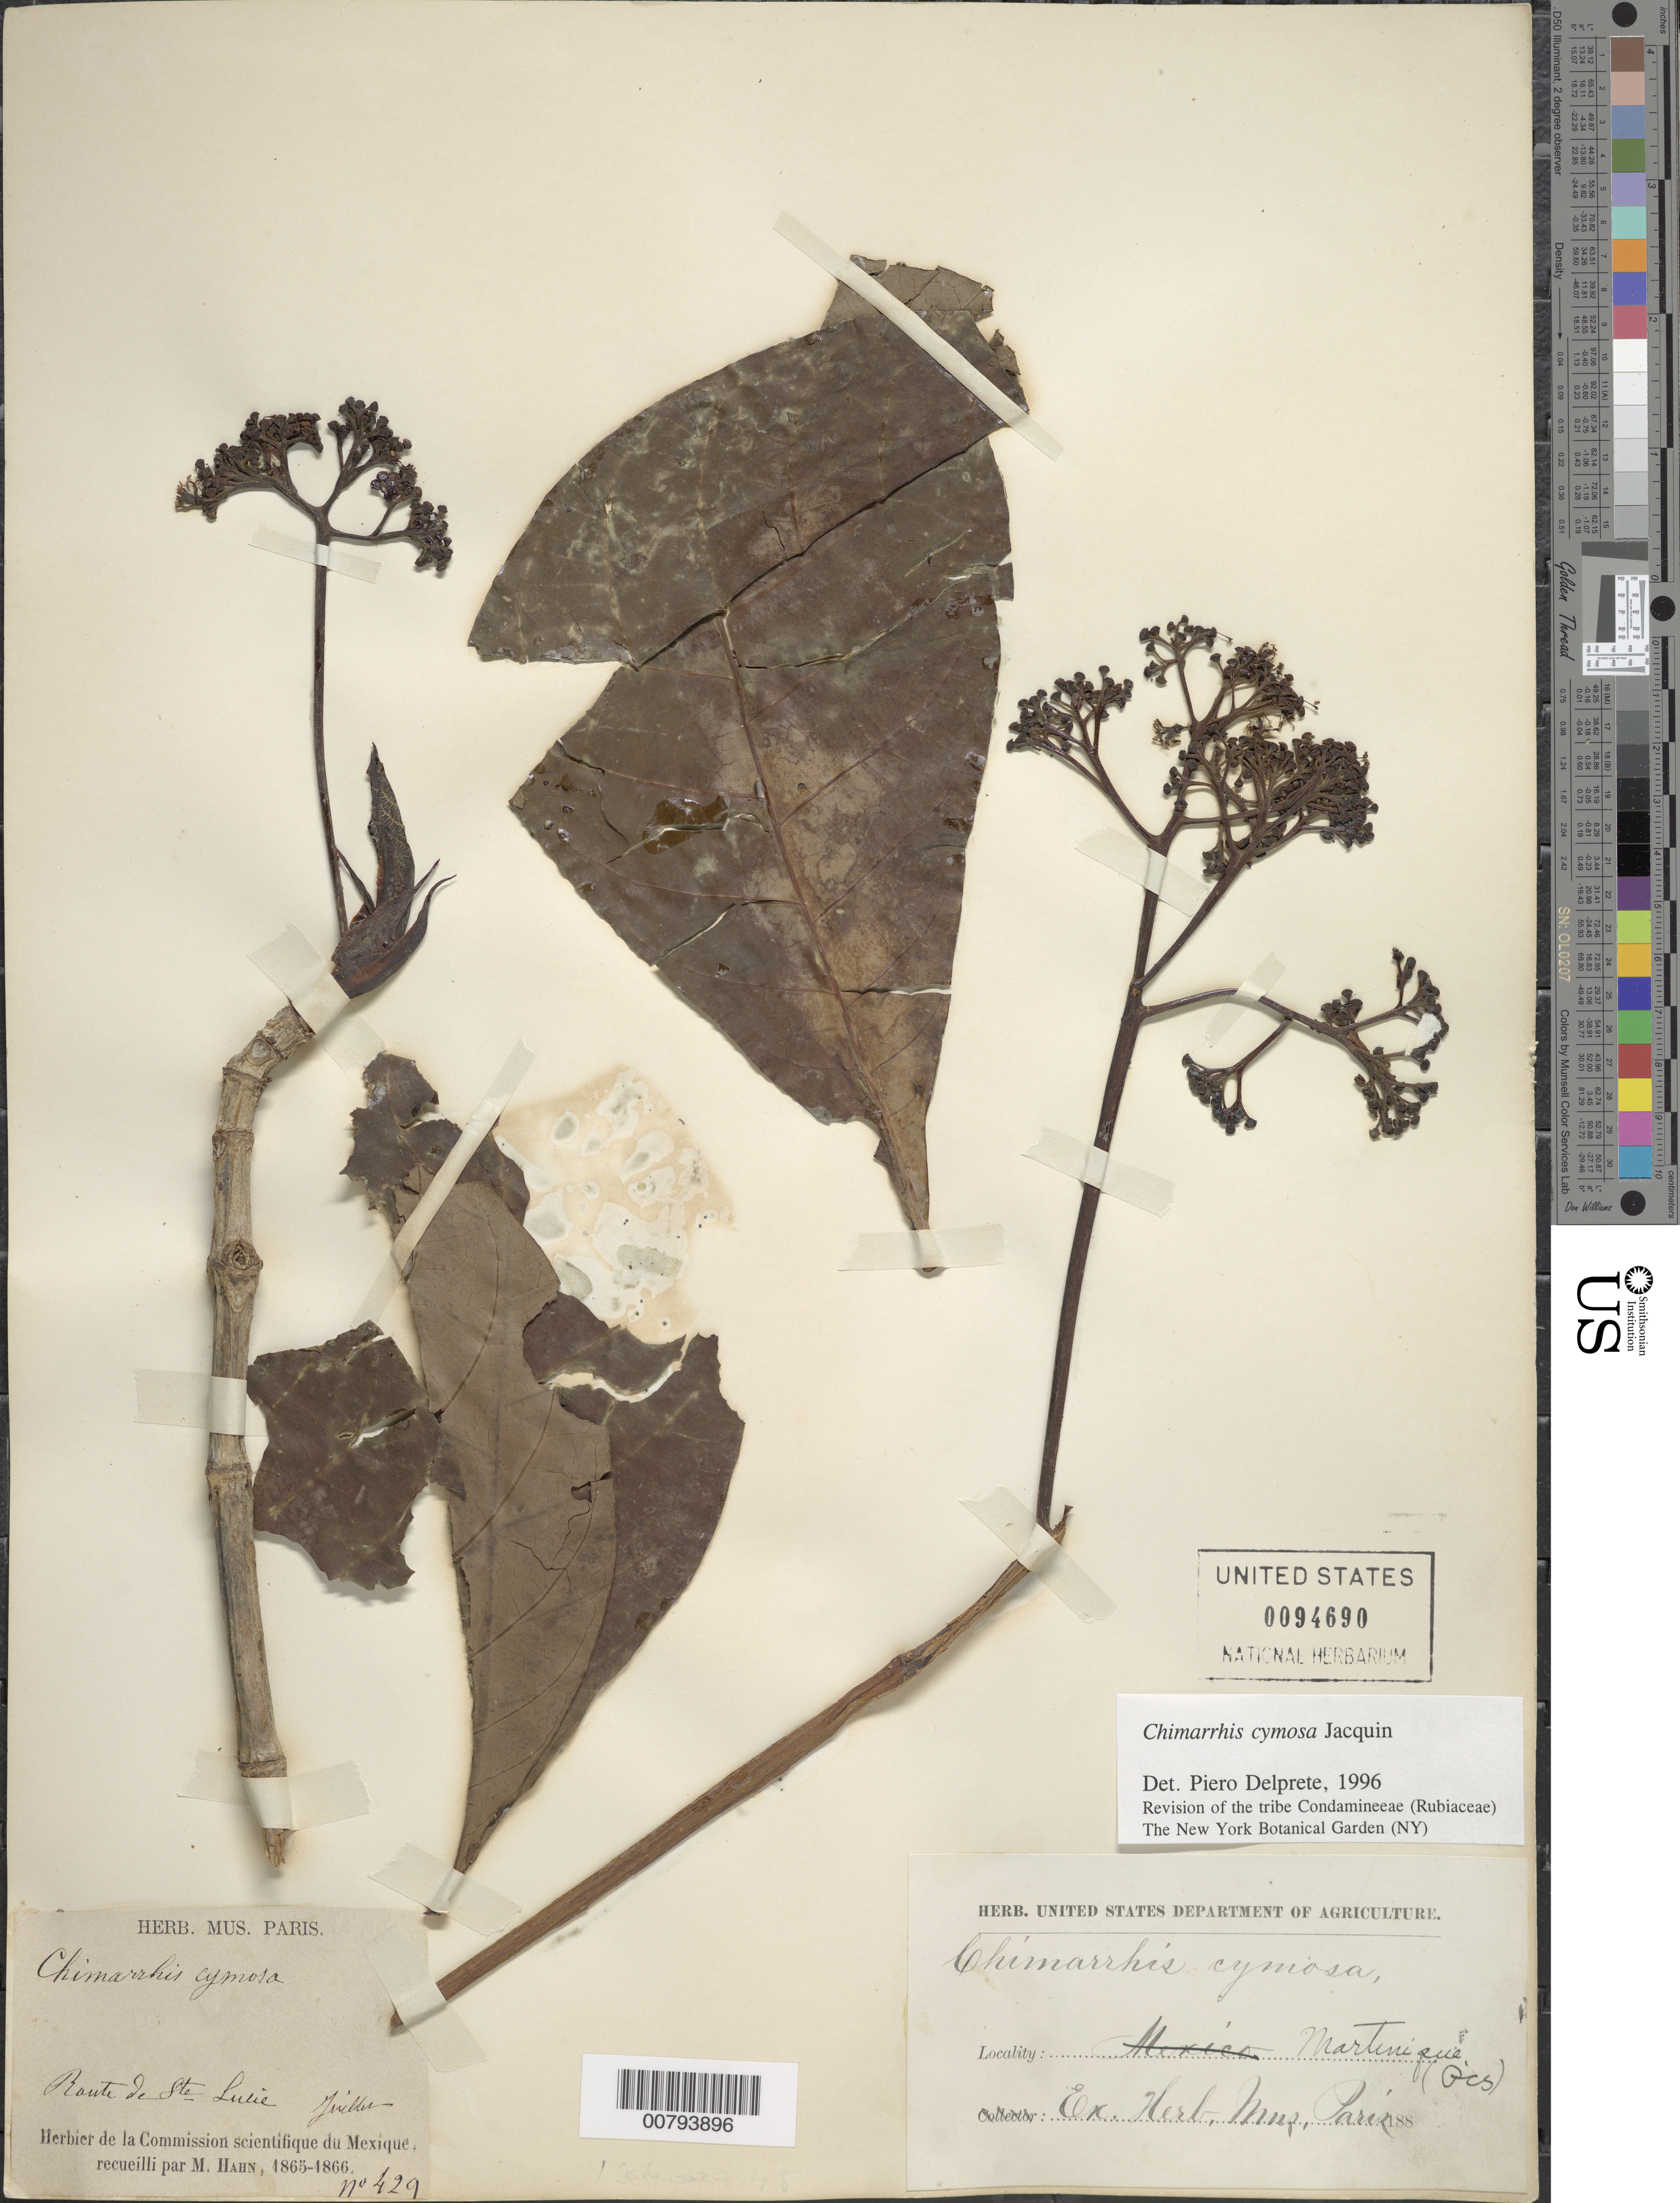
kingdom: Plantae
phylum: Tracheophyta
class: Magnoliopsida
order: Gentianales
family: Rubiaceae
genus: Chimarrhis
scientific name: Chimarrhis cymosa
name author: Jacq.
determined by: Delprete, P. G., Herb. de Guyane Cay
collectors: M. Hahn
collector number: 429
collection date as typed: Jul 1865 to -- Jul 1866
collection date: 1865-07/1866-07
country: Martinique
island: Martinique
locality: Route de Ste. Lucie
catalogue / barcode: US 94690